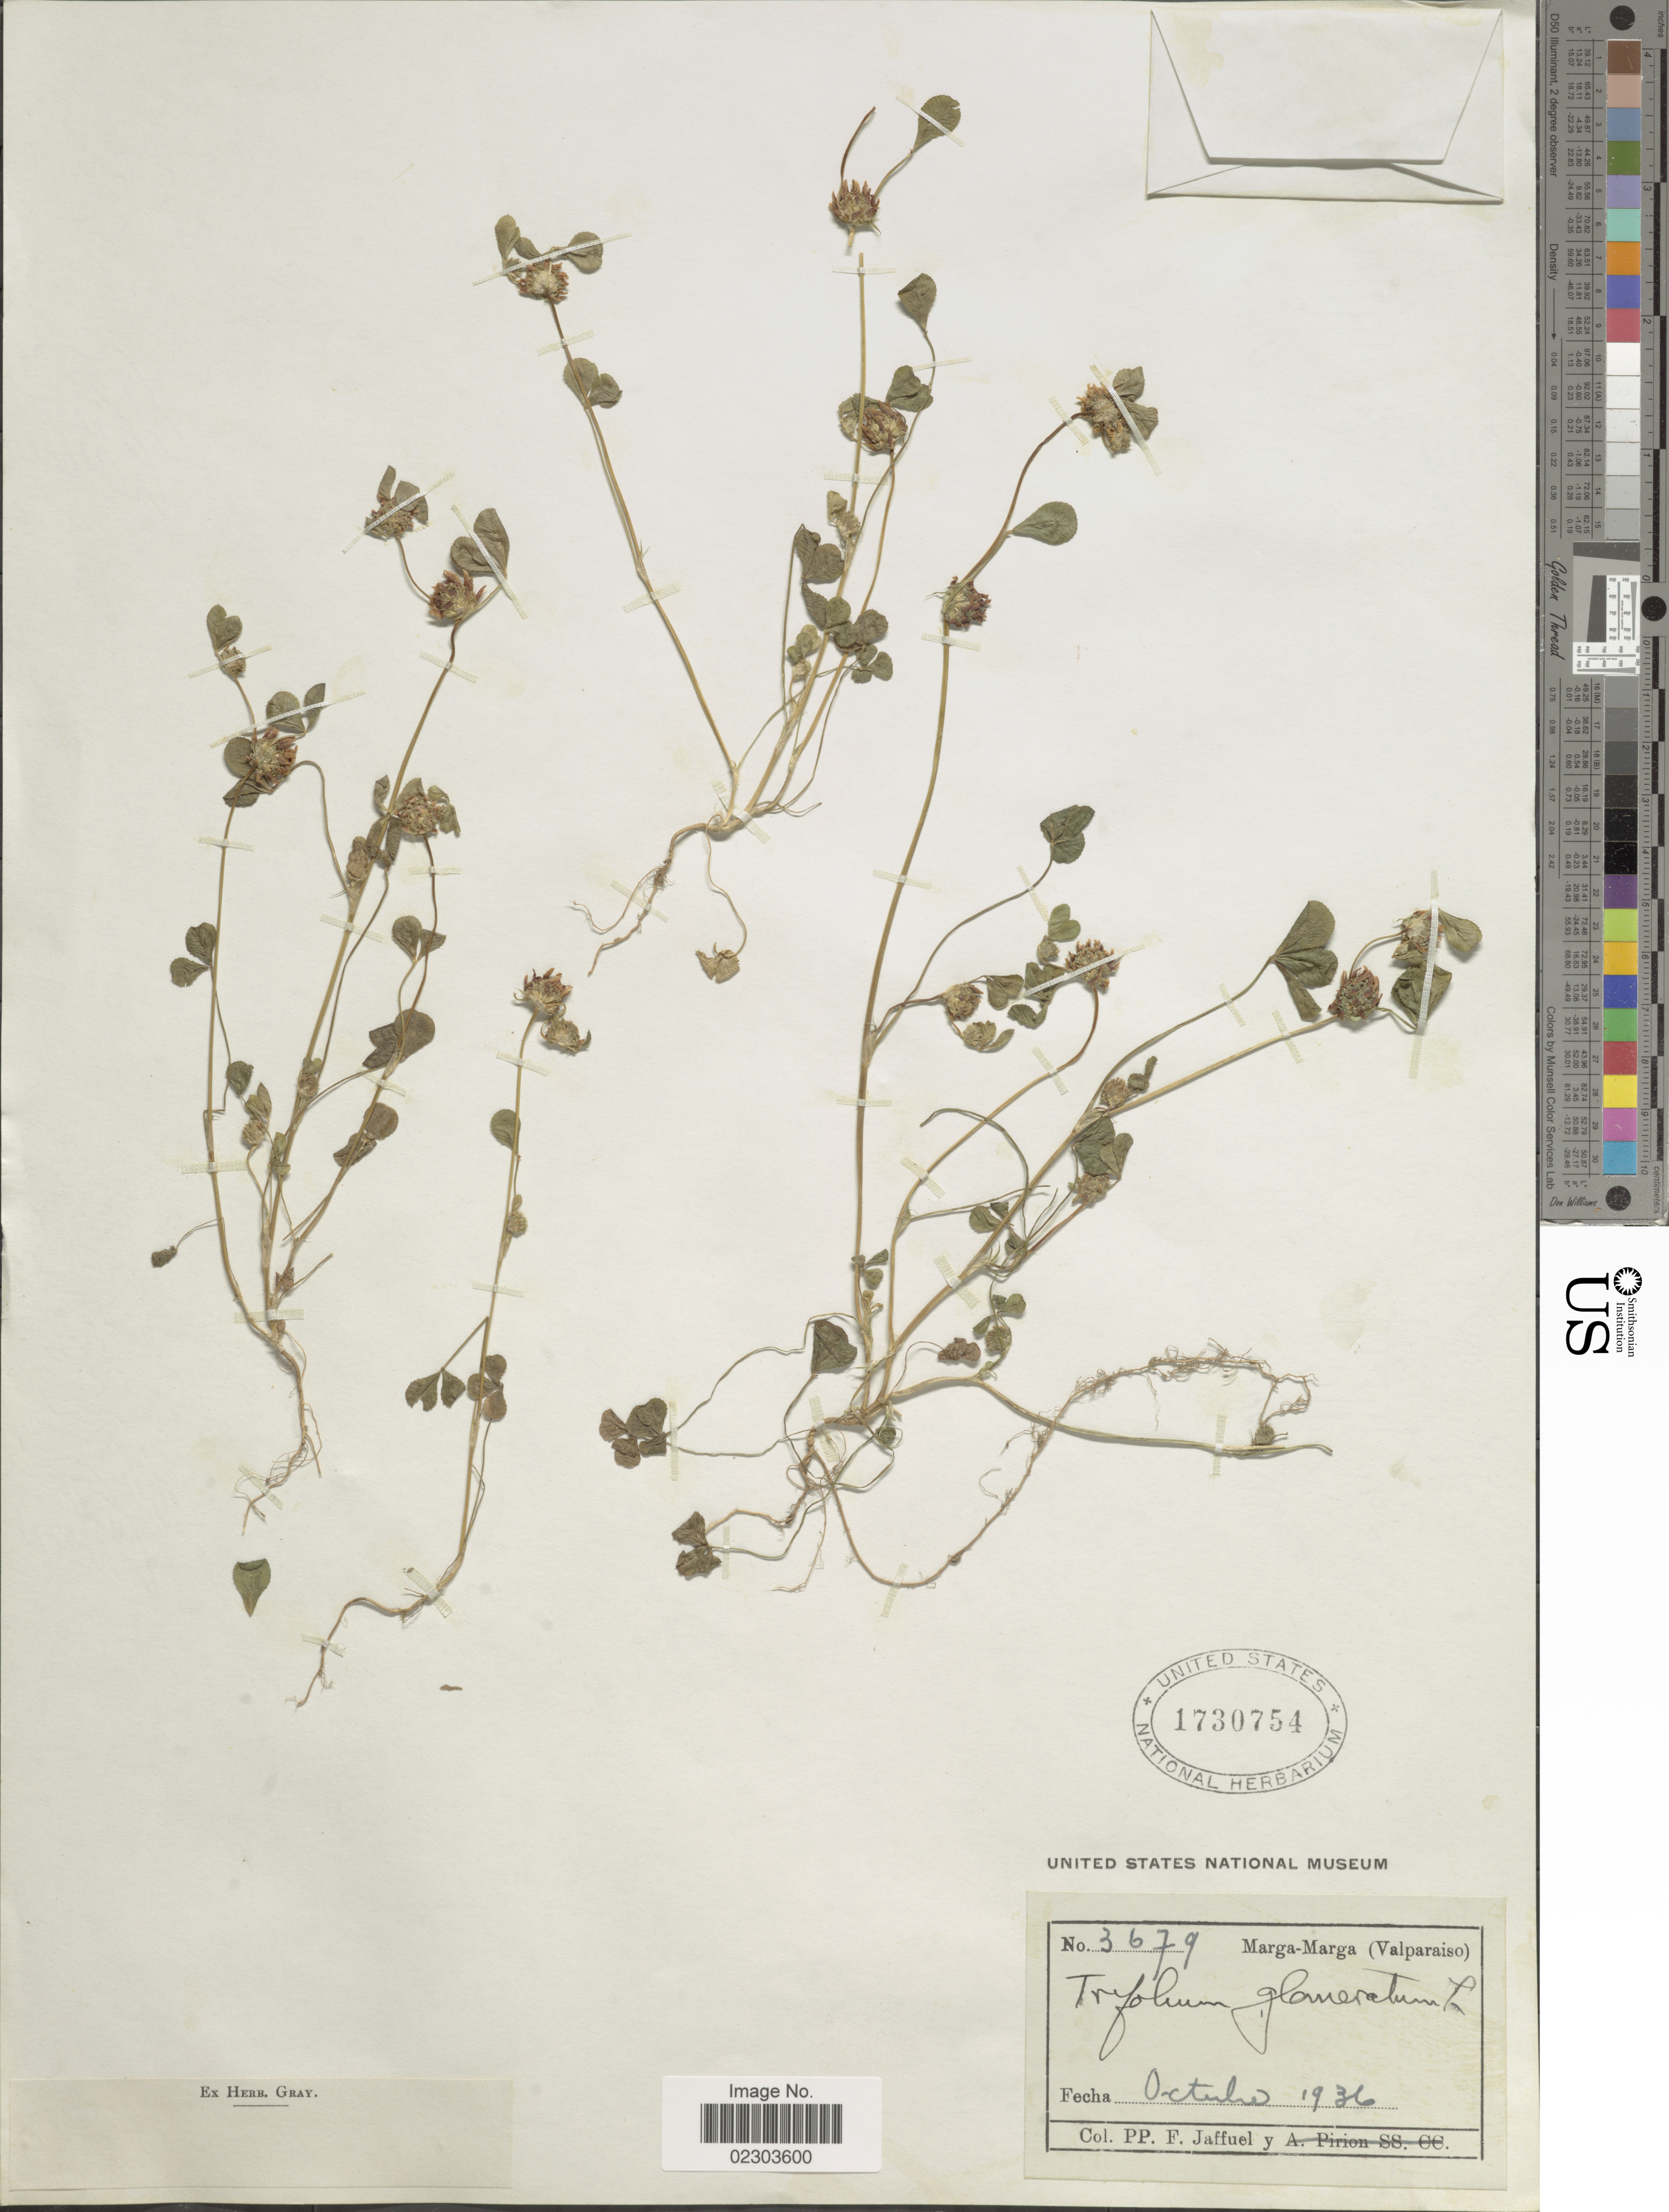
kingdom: Plantae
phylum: Tracheophyta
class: Magnoliopsida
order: Fabales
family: Fabaceae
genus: Trifolium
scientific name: Trifolium glomeratum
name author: L.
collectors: F. Jaffuel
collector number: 3679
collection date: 1936-10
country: Chile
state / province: Valparaíso (V)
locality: Marga-Marga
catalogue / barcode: US 1730754